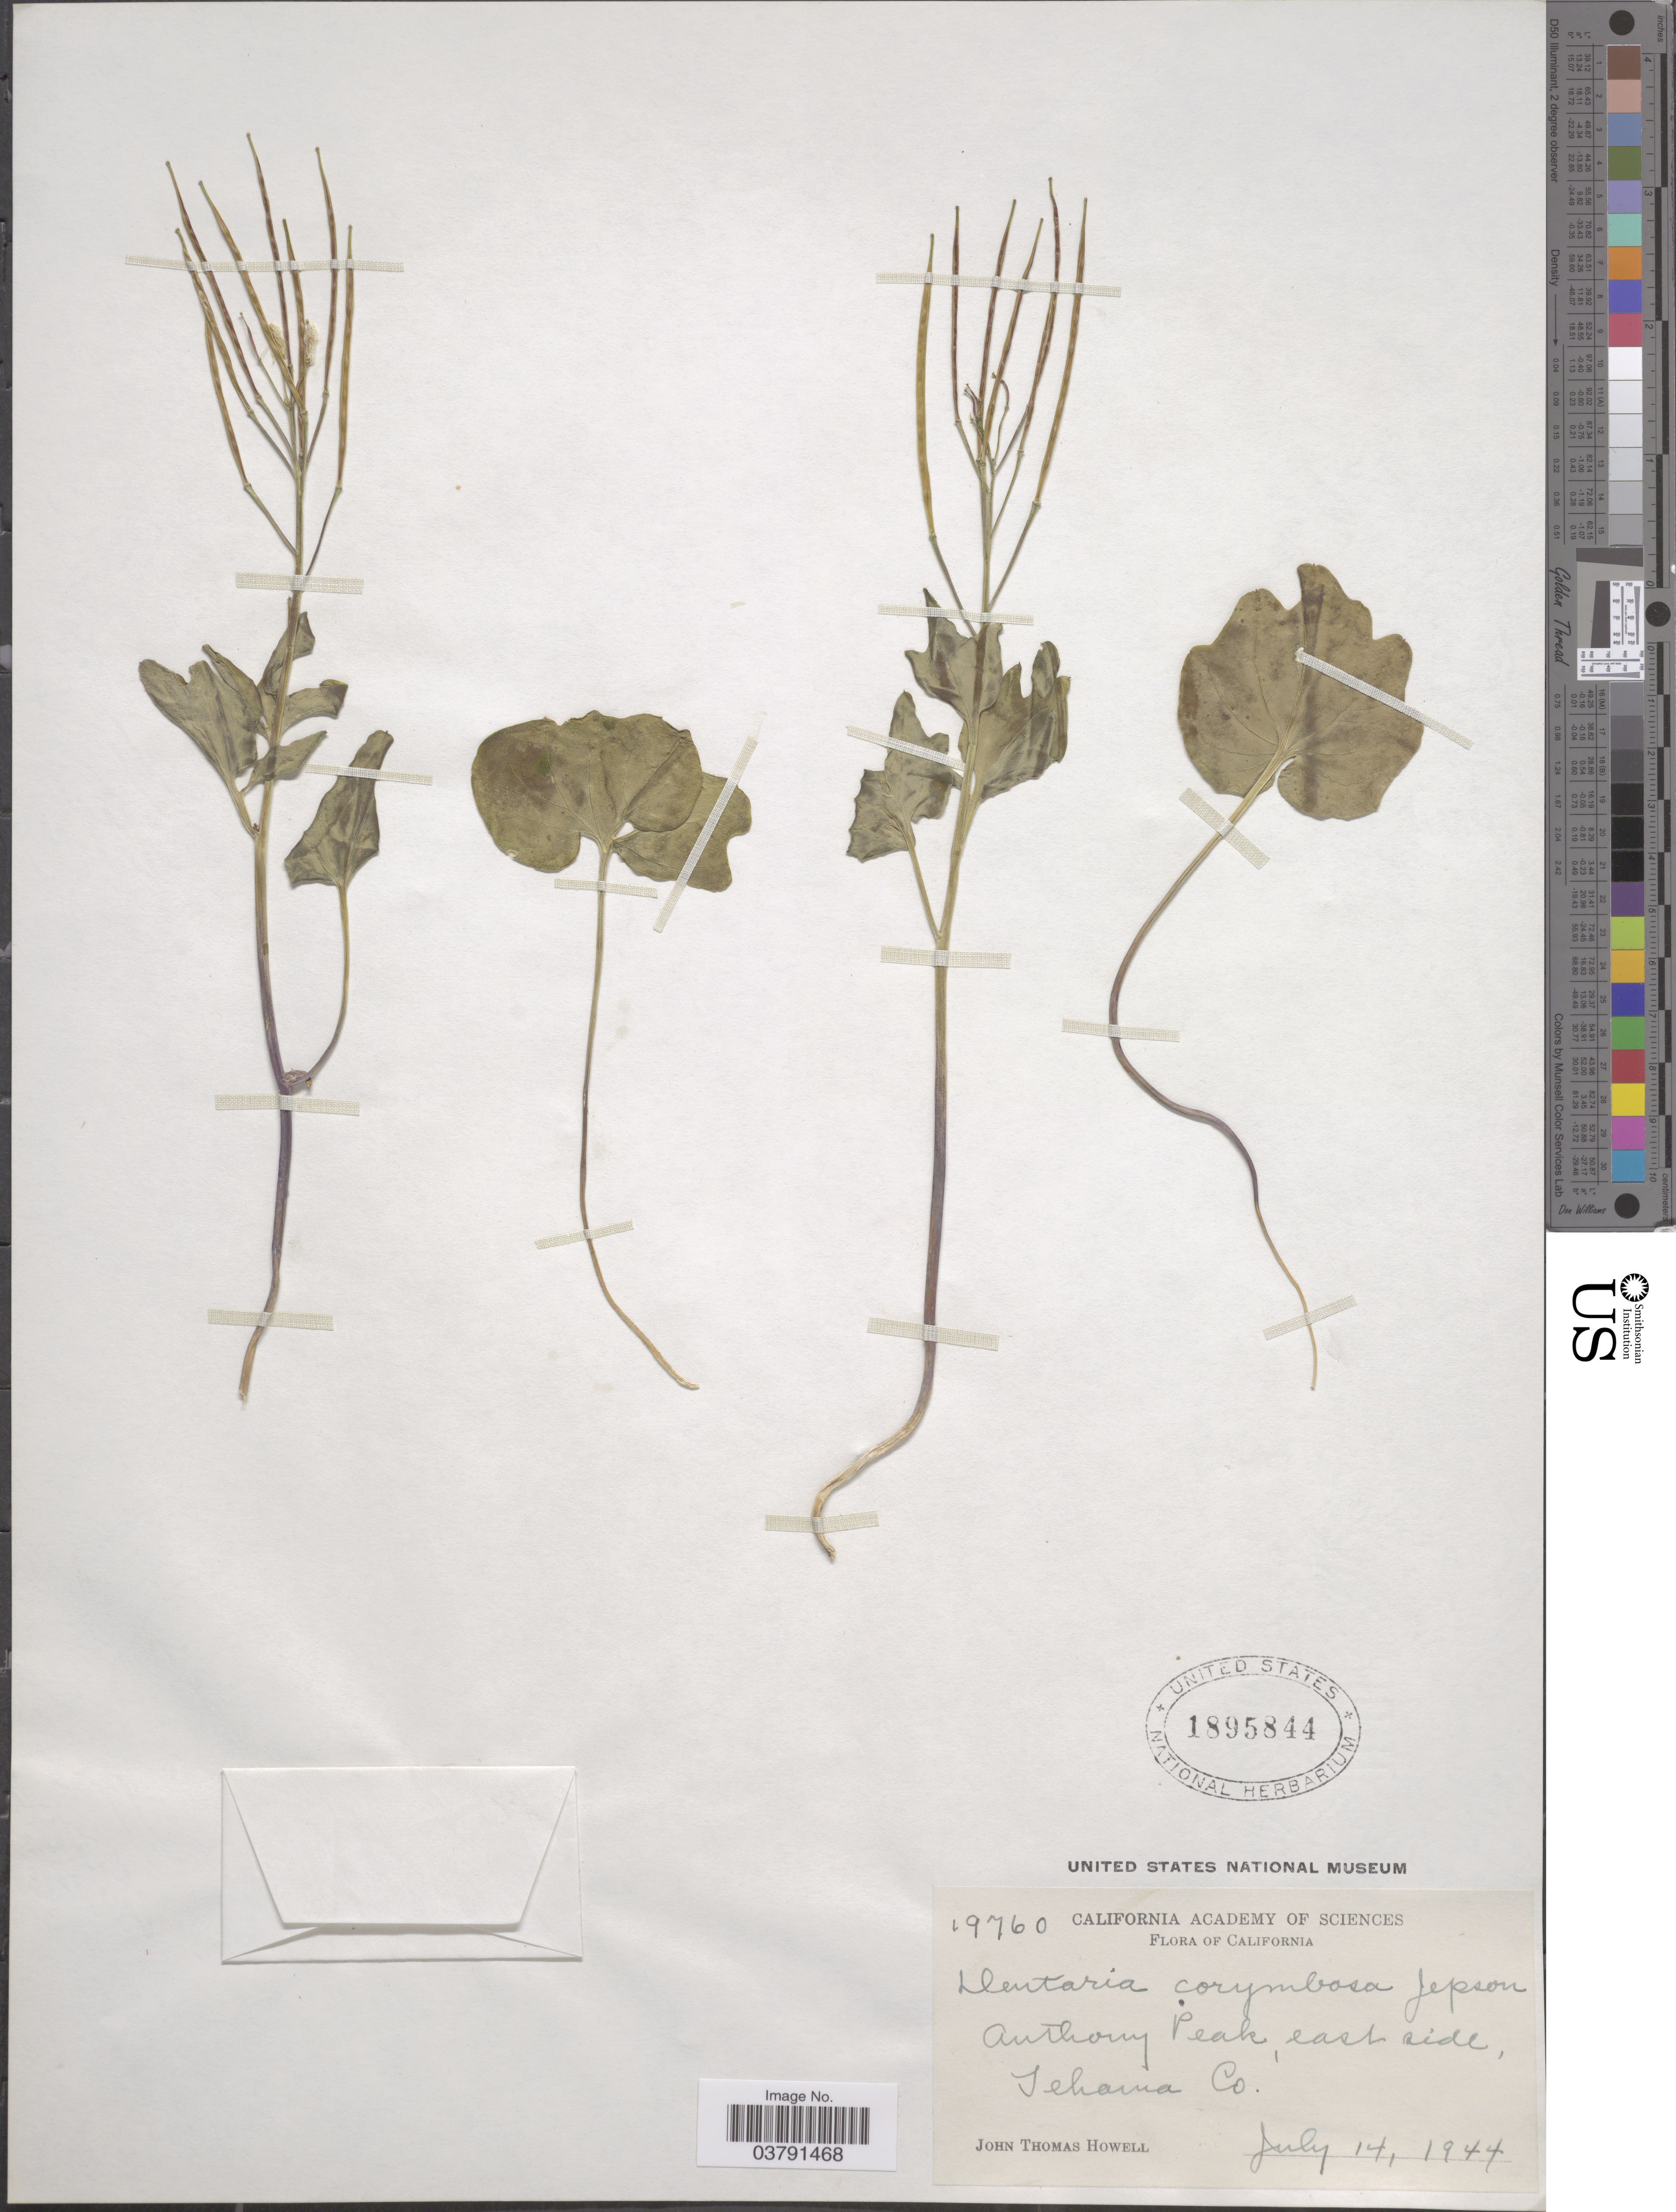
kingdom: Plantae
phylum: Tracheophyta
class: Magnoliopsida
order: Brassicales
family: Brassicaceae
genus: Dentaria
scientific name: Dentaria pachystigma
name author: (S. Watson) S. Watson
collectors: J. T. Howell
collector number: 19760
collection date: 1944-07-14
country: United States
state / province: California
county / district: Tehama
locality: Anthony Peak, east side, Tehama Co.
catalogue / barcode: US 1895844